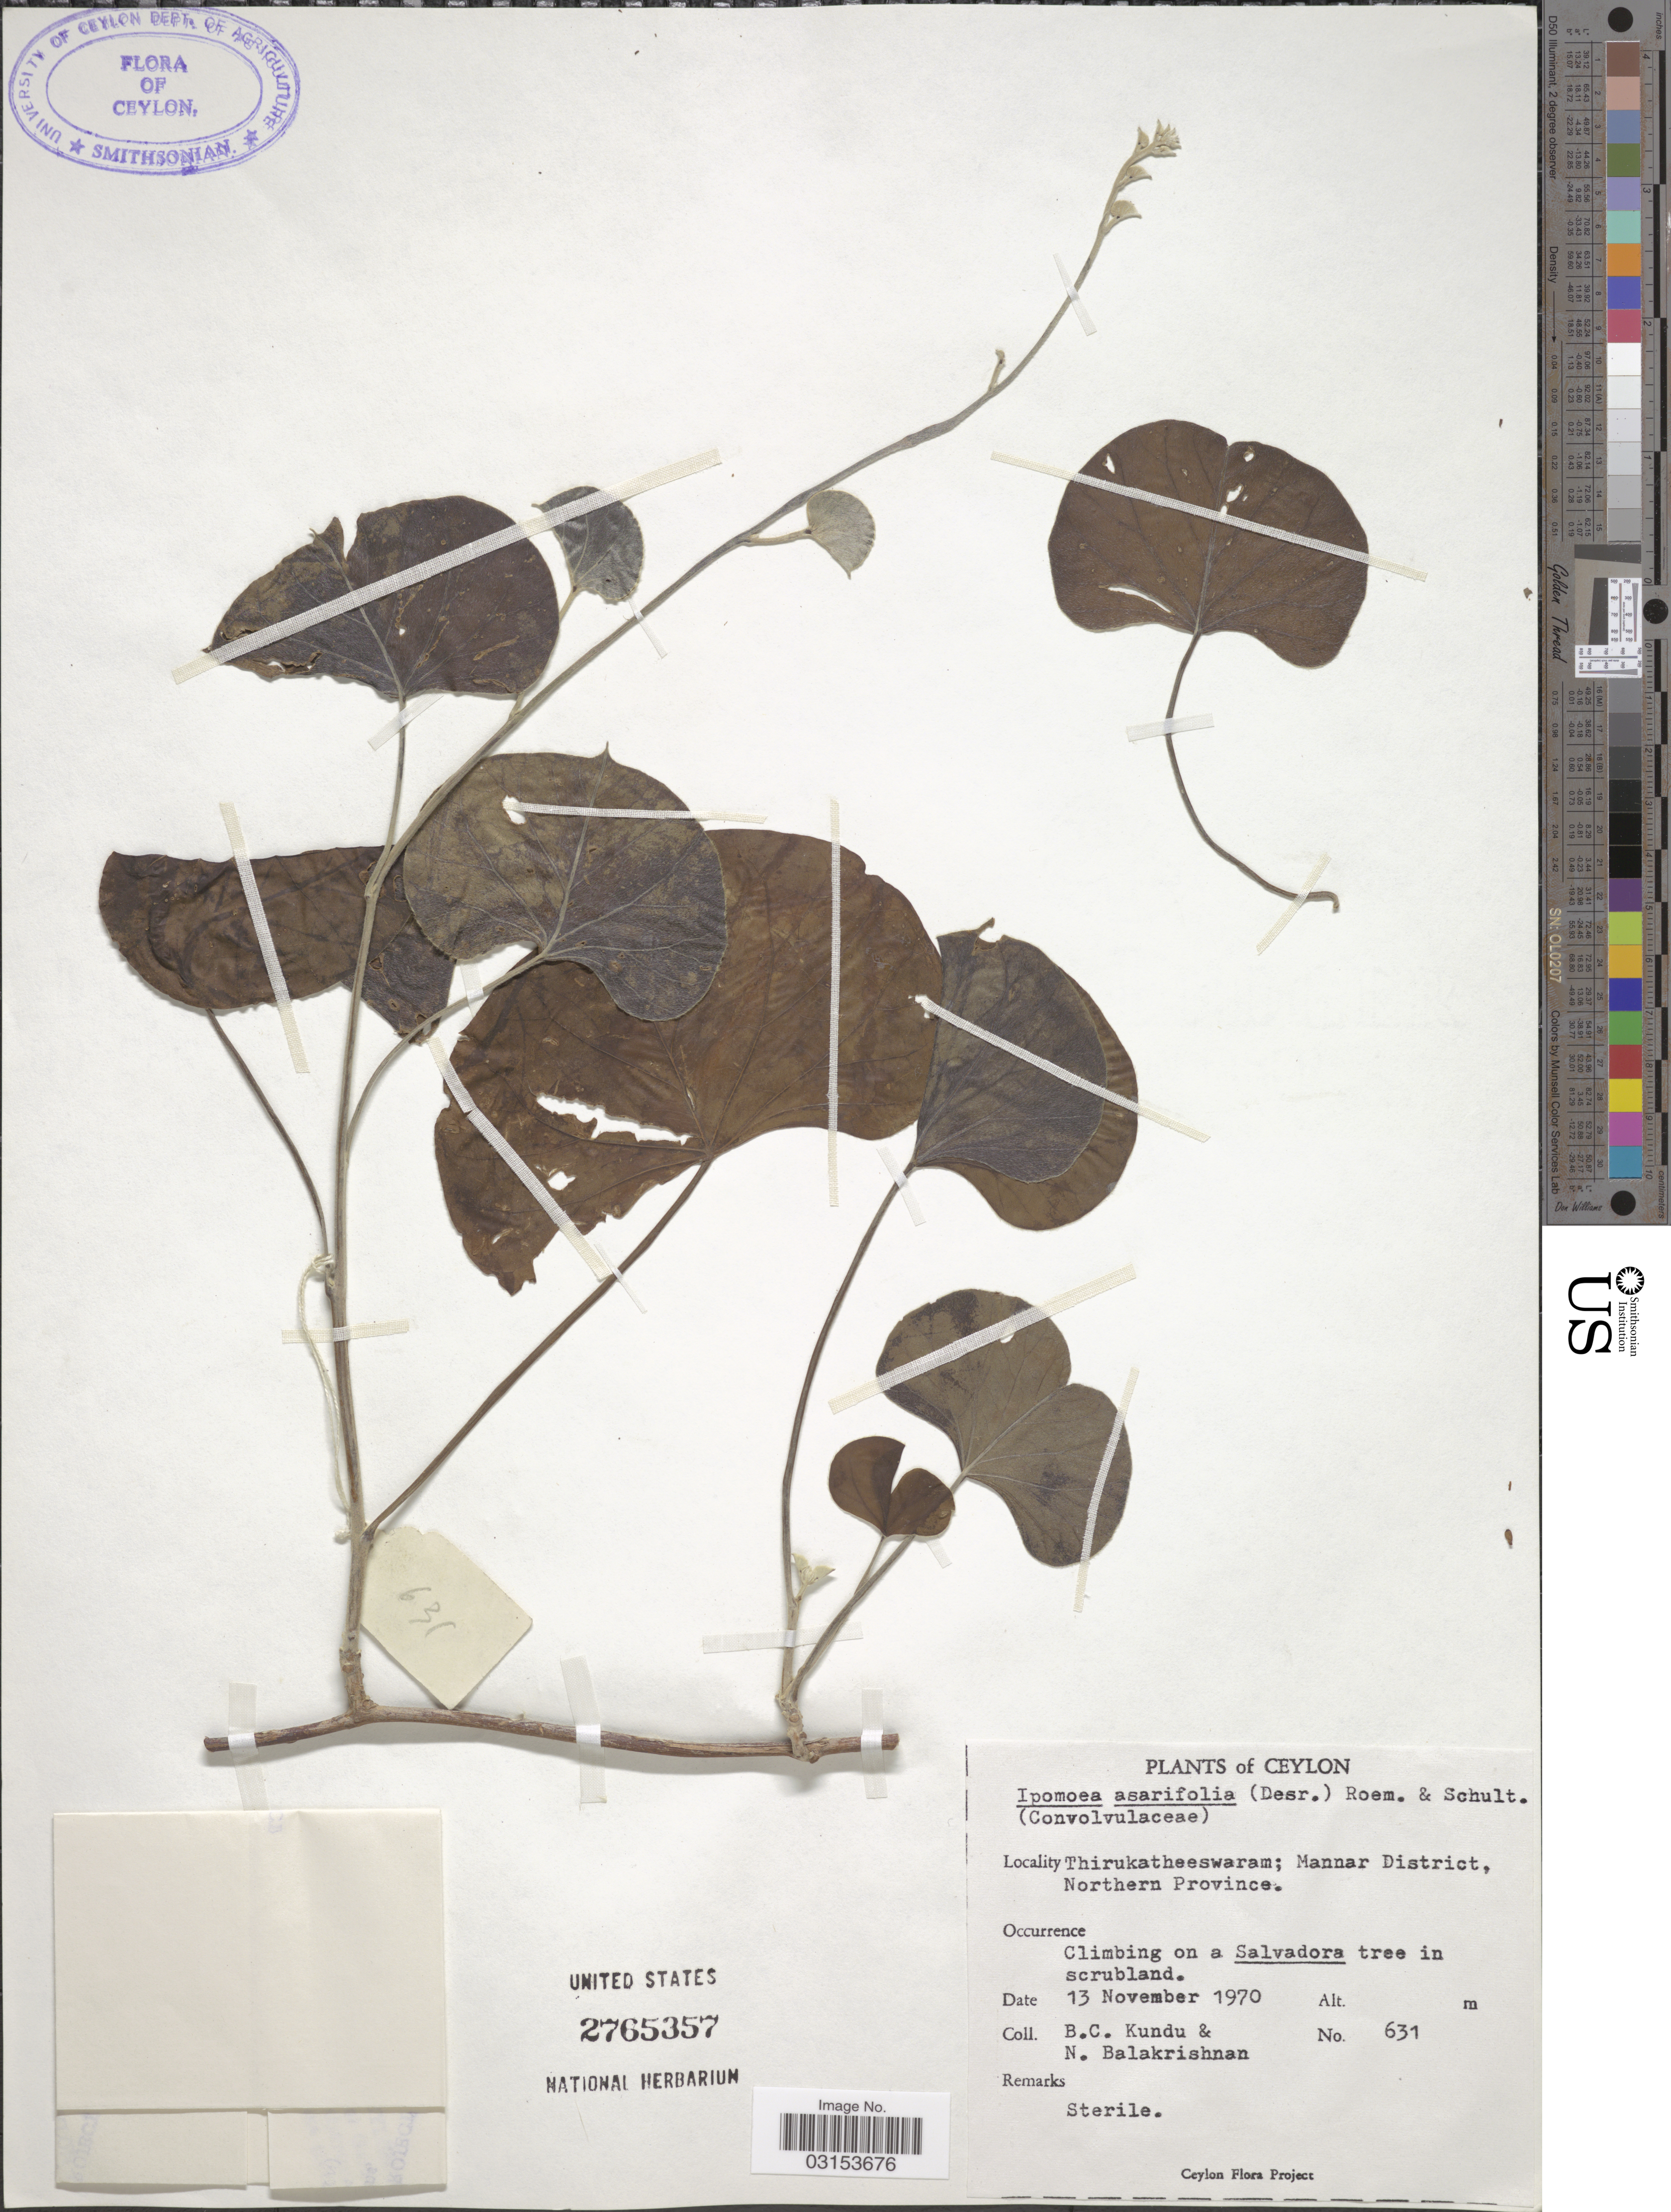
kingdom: Plantae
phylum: Tracheophyta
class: Magnoliopsida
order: Solanales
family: Convolvulaceae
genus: Ipomoea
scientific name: Ipomoea asarifolia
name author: (Desr.) Roem. & Schult.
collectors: B. C. Kundu & N. Balakrishnan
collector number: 631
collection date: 1970-11-13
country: Sri Lanka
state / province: Northern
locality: Ceylon. Thirukatheeswaram; Mannar District.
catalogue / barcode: US 2765357